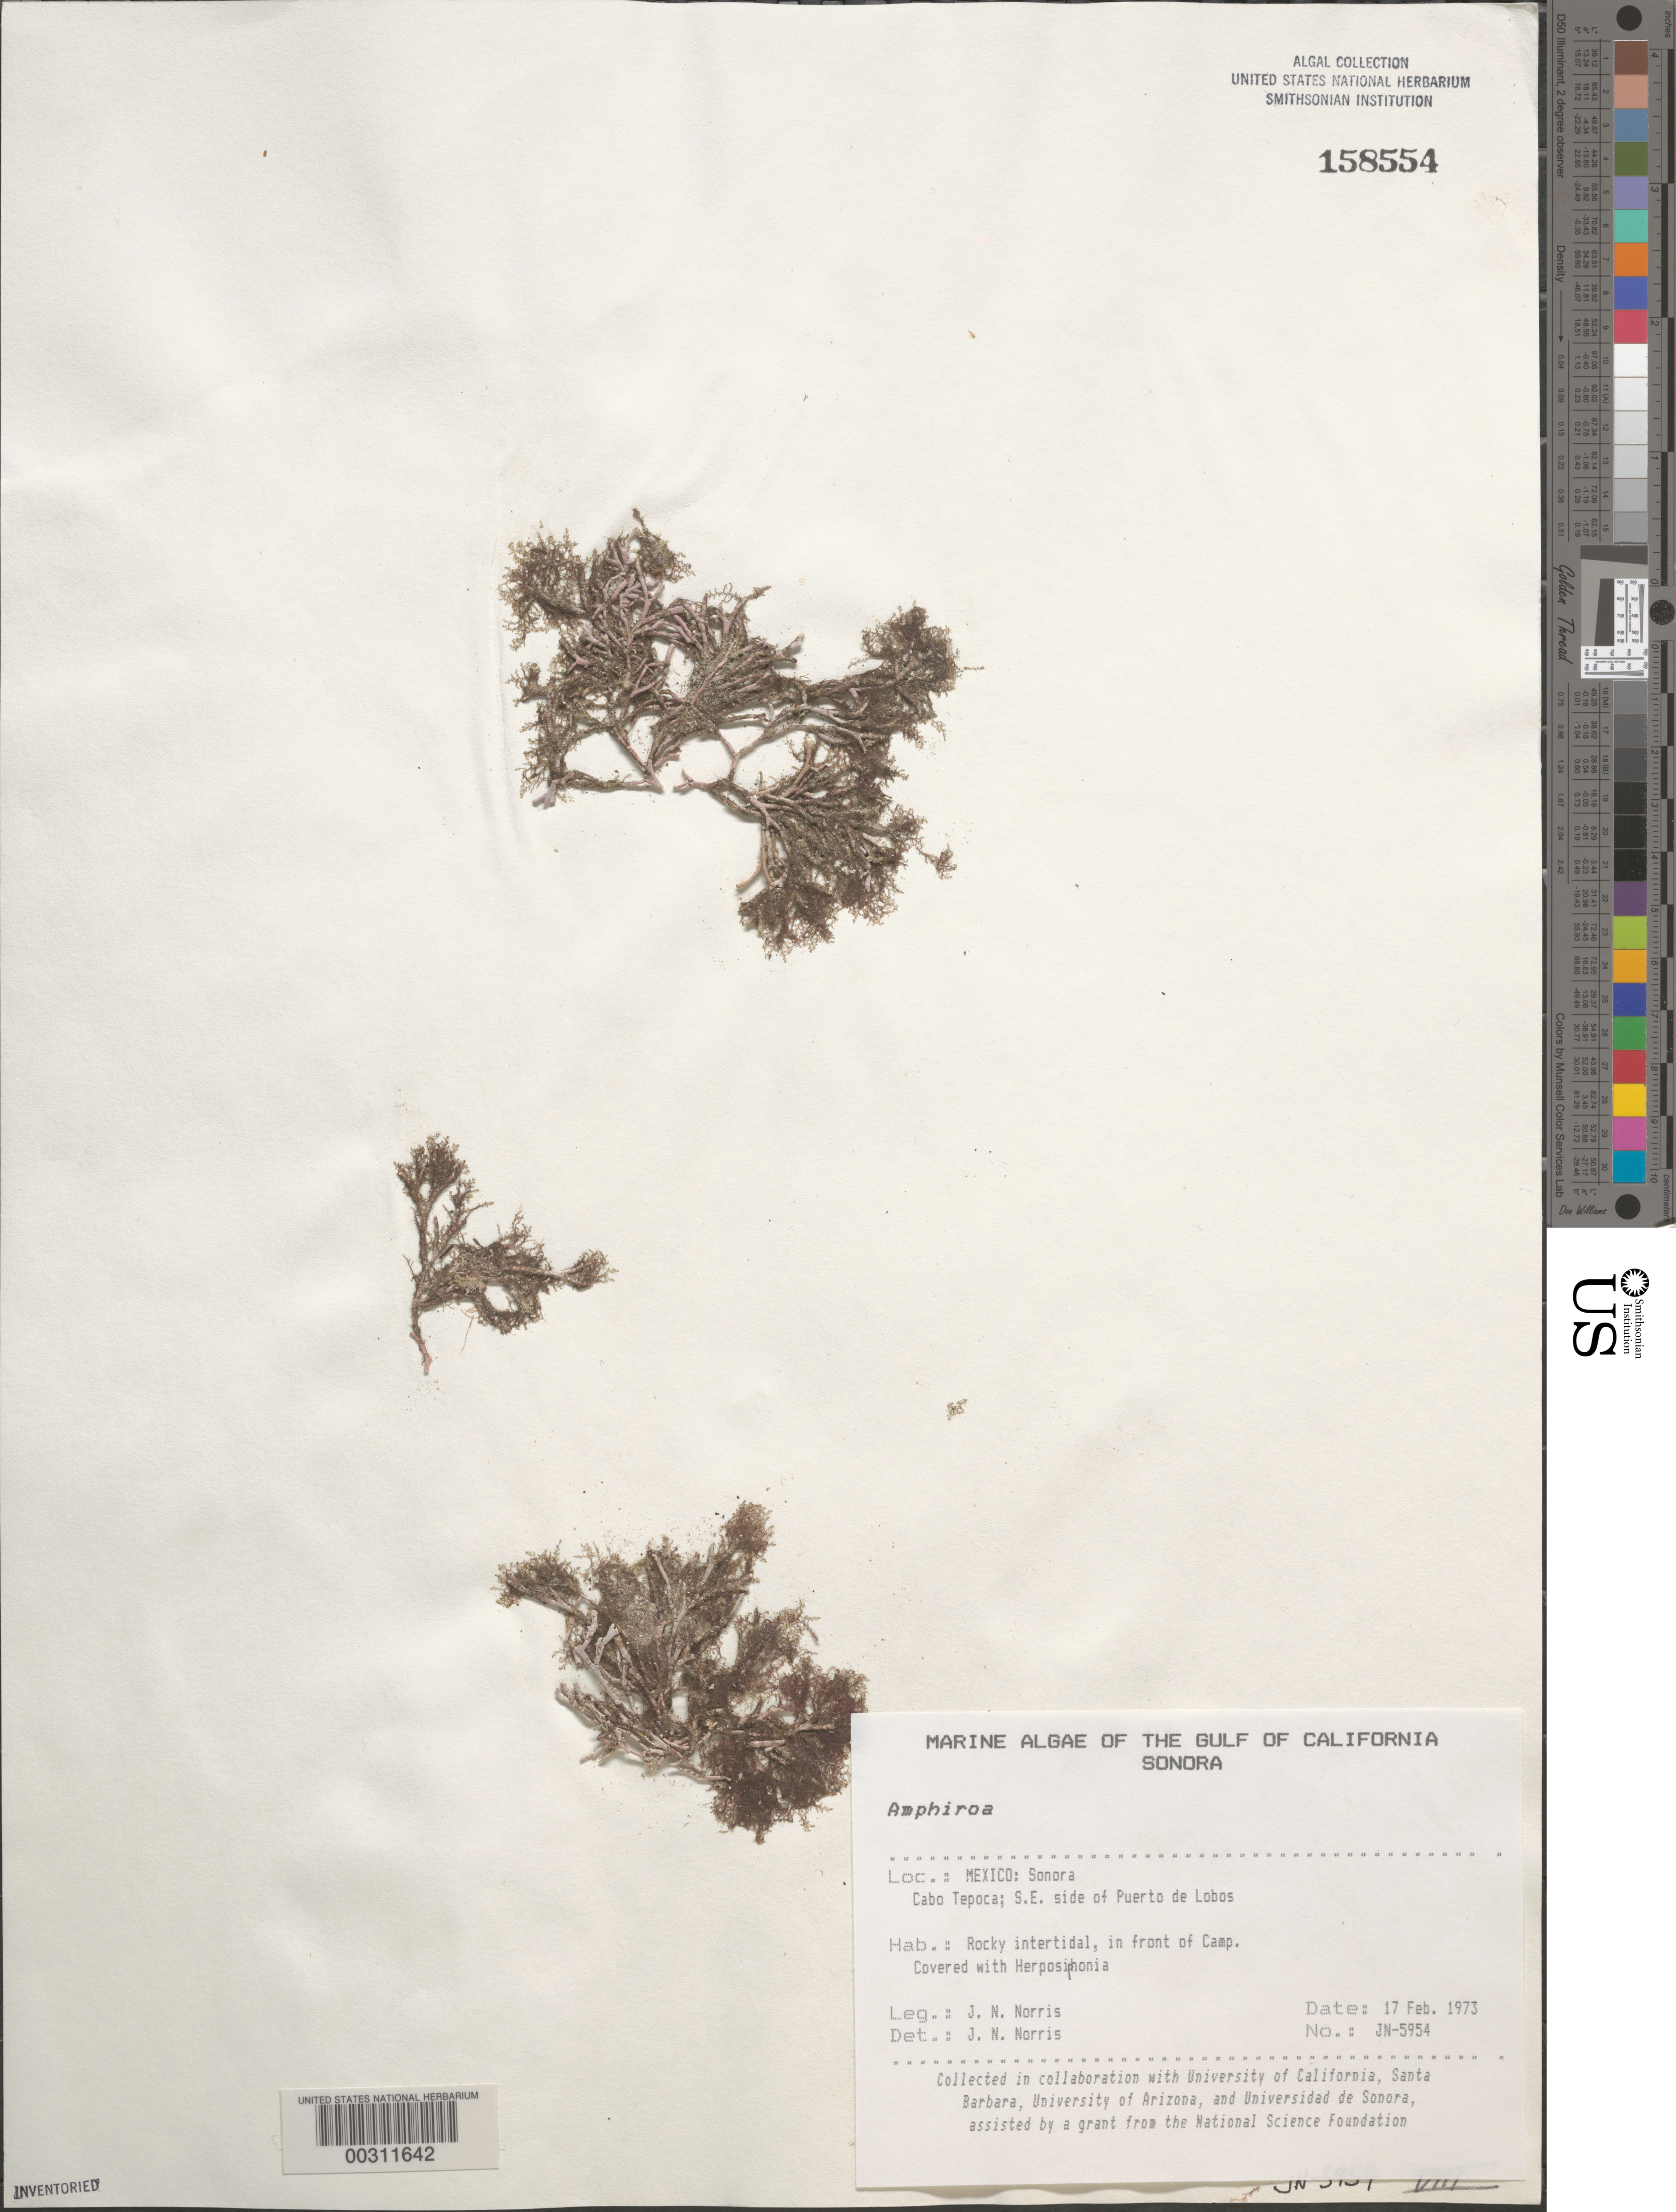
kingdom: Plantae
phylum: Rhodophyta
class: Florideophyceae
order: Corallinales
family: Lithophyllaceae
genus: Amphiroa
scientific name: Amphiroa sp.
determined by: Norris, James N.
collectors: J. N. Norris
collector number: JN-5954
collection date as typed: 17 Feb 1973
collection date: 1973-02-17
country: Mexico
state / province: Sonora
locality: Cabo Tepoca, Puerto de Lobos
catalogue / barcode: US 158554